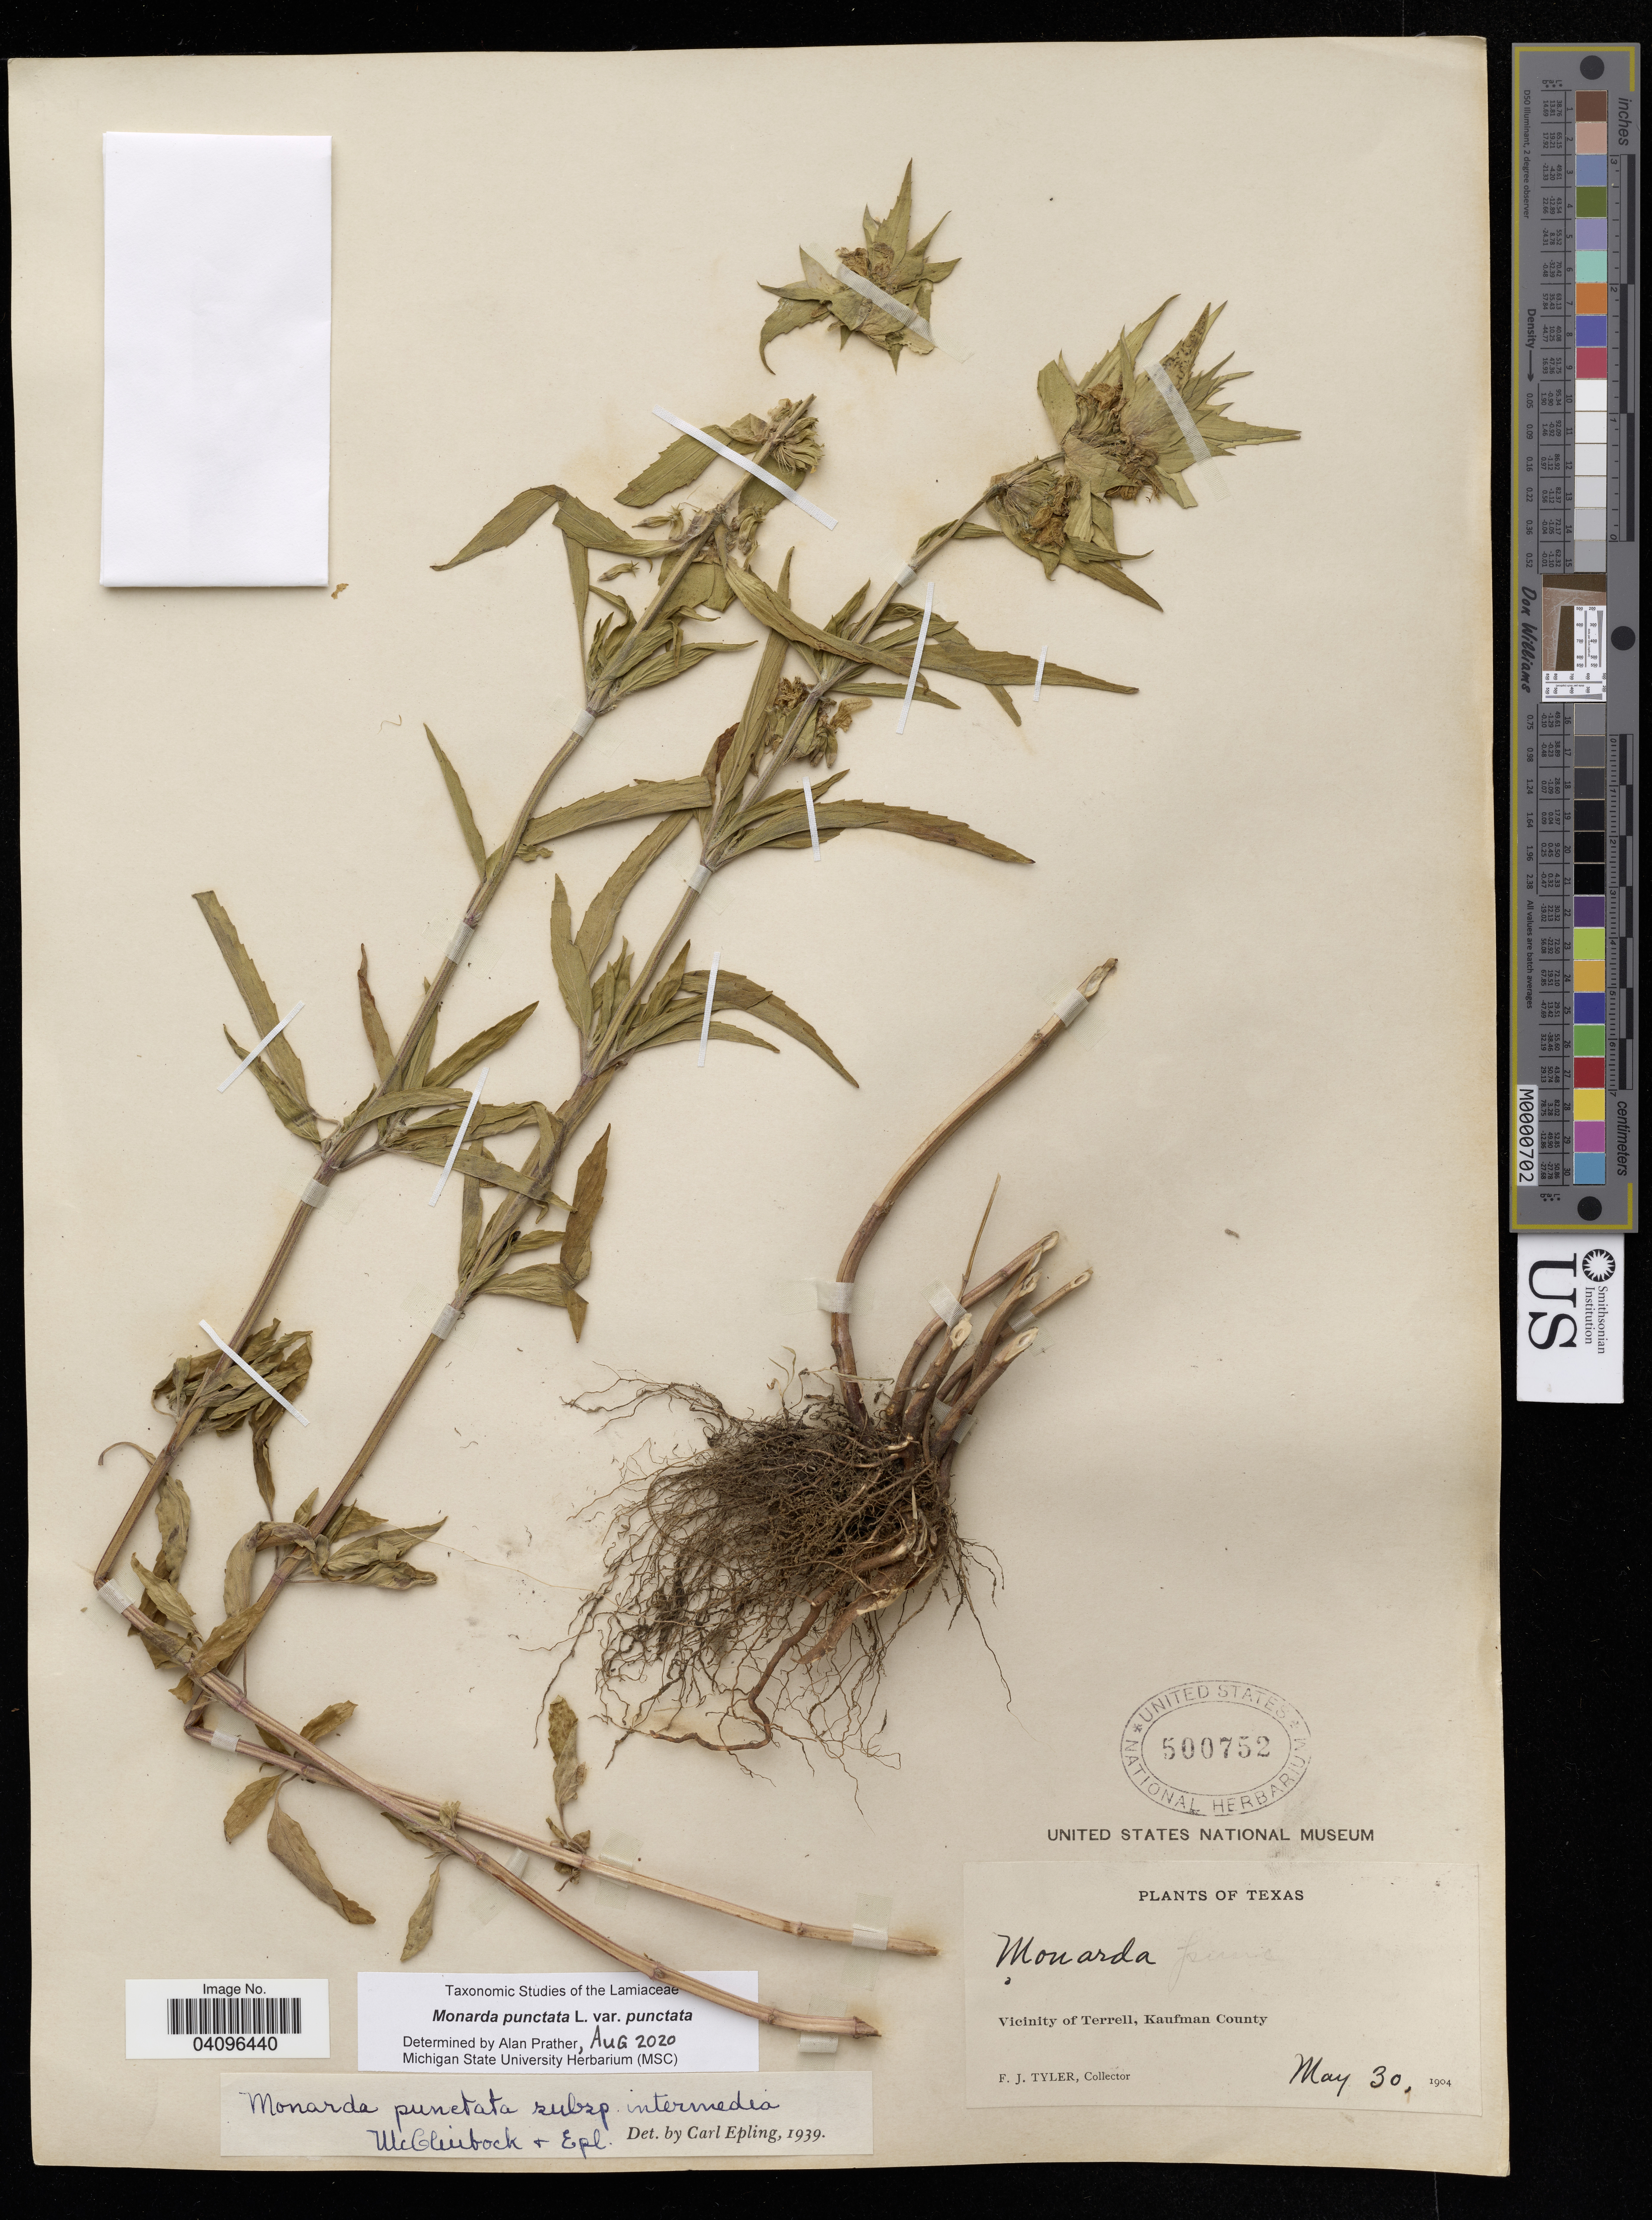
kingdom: Plantae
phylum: Tracheophyta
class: Magnoliopsida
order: Lamiales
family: Lamiaceae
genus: Monarda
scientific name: Monarda punctata var. punctata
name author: L.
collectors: F. Tyler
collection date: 1904-05-30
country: United States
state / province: Texas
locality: Vicinity of Terrell, Kaufman County.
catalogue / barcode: US 500752